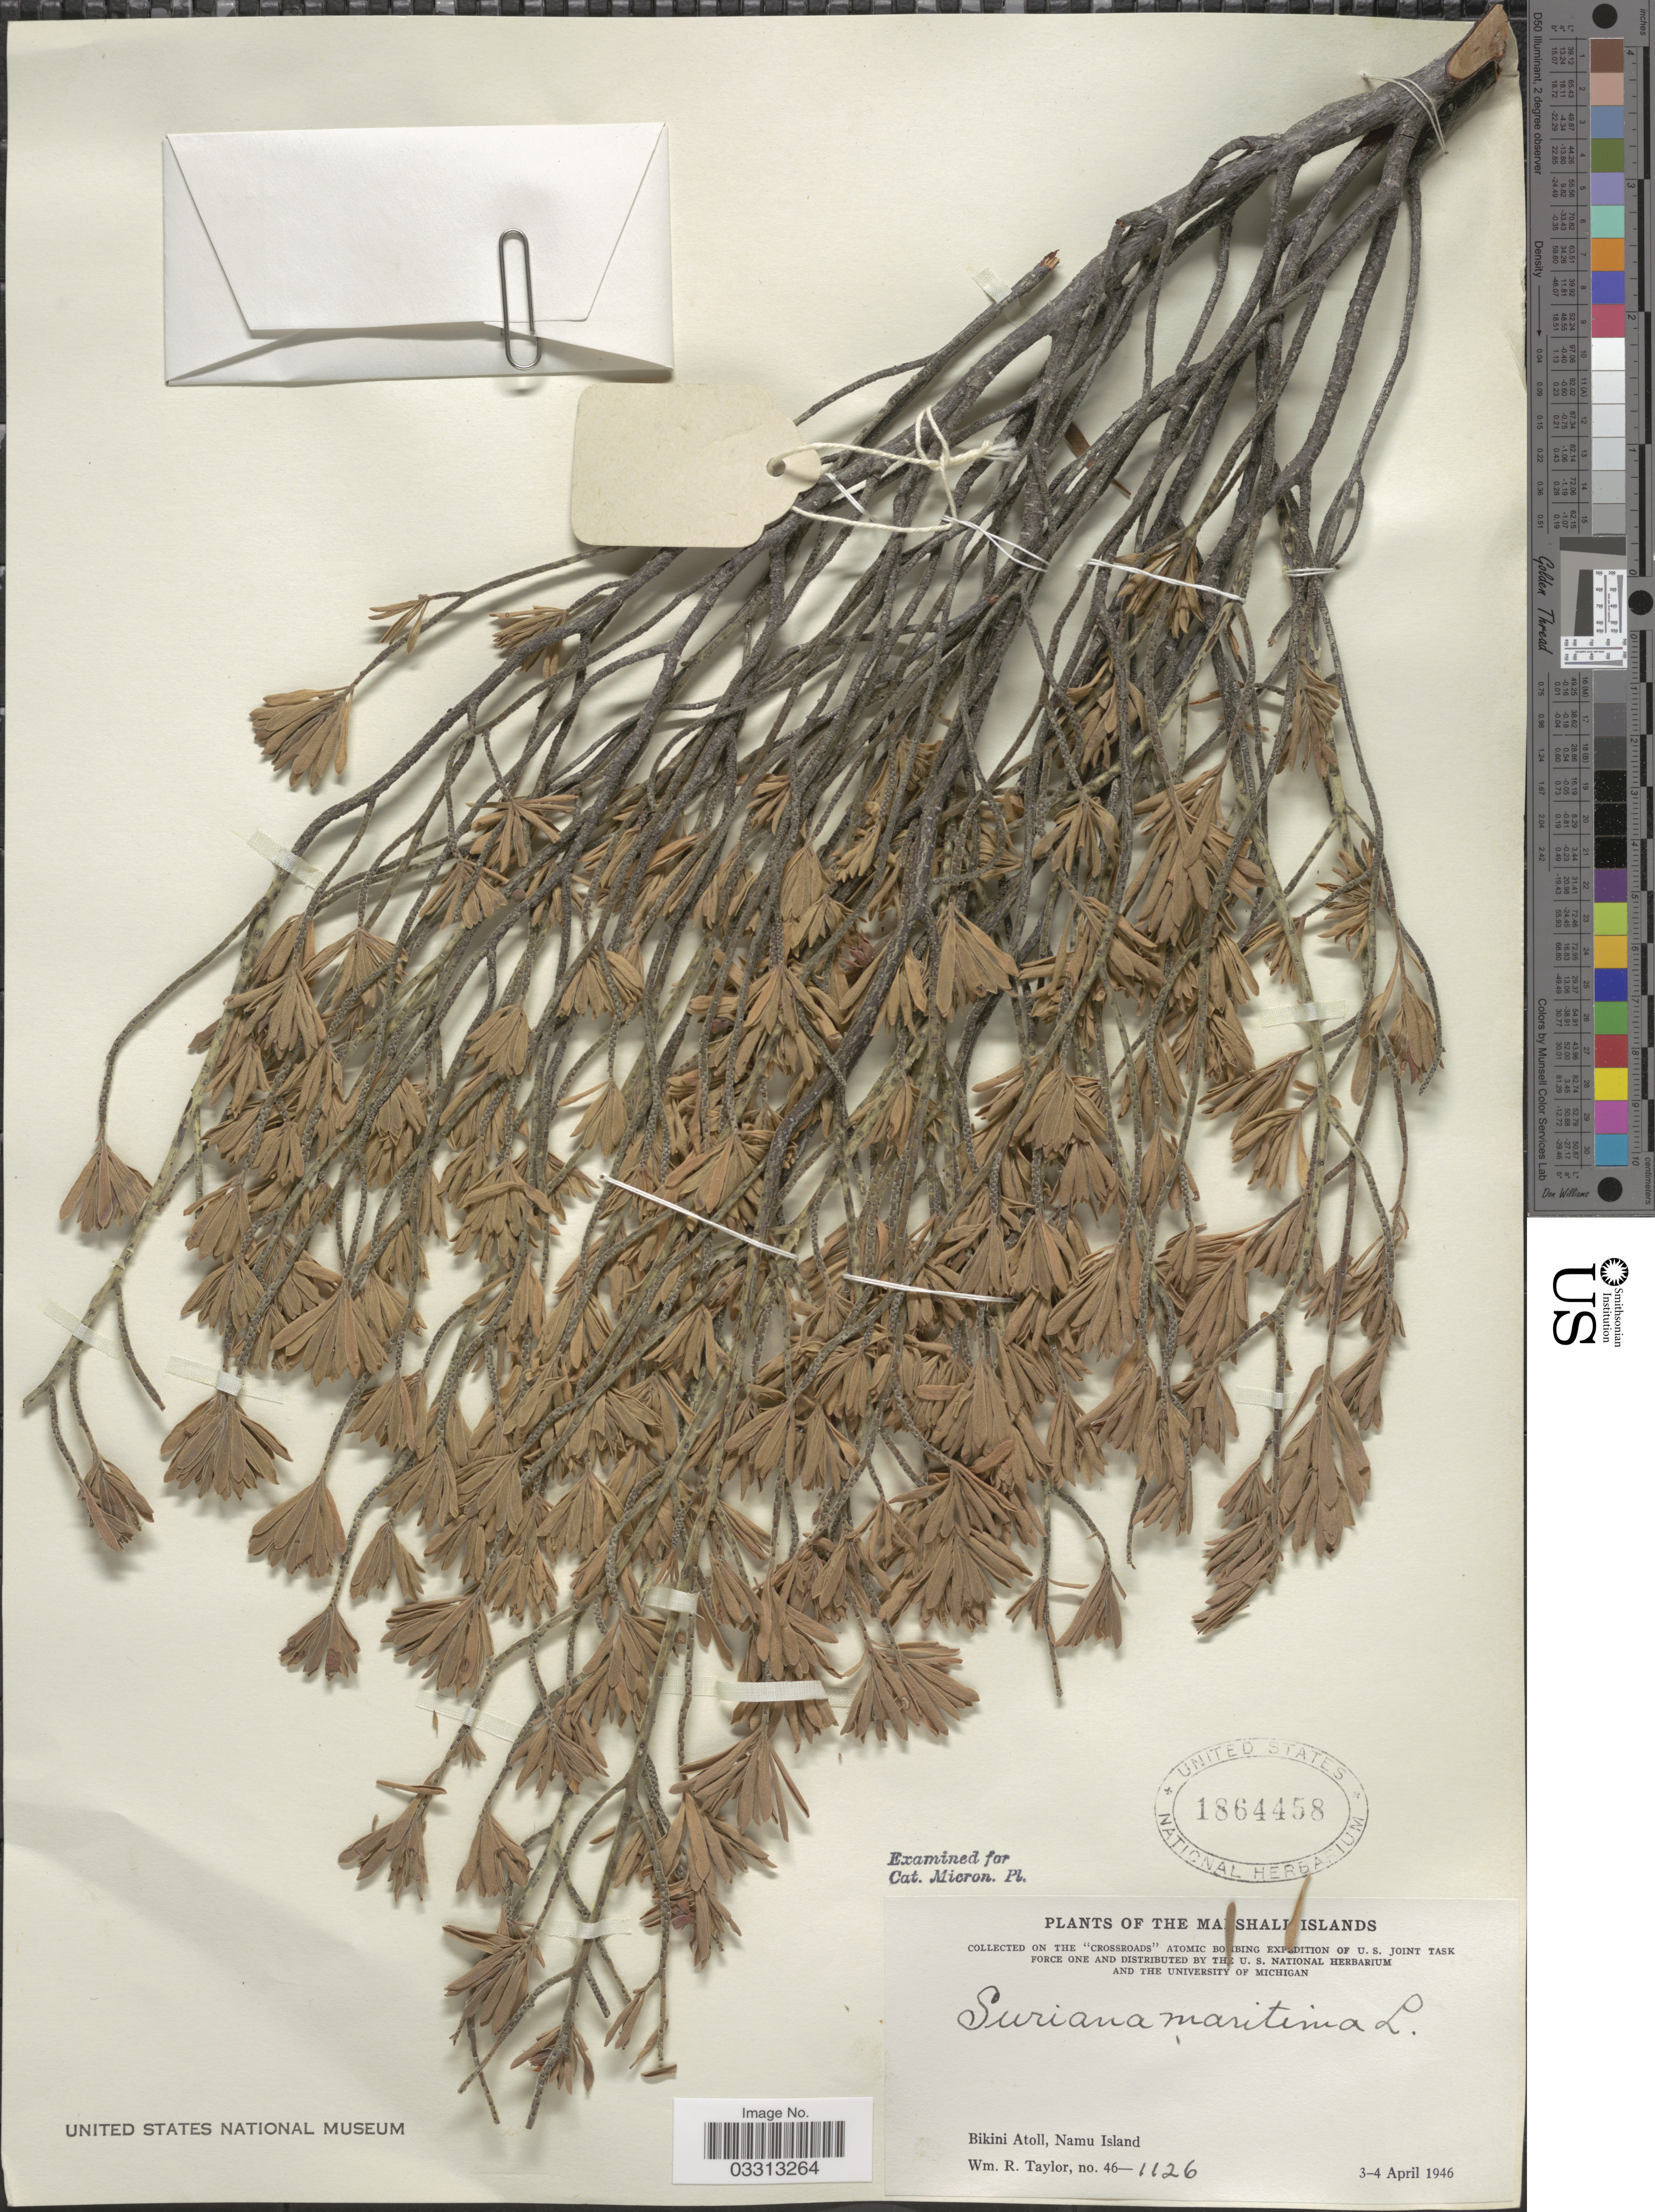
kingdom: Plantae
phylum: Tracheophyta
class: Magnoliopsida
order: Fabales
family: Surianaceae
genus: Suriana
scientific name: Suriana maritima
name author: L.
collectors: W. R. Taylor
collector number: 46-1126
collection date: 1946-04-03/1946-04-04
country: Marshall Islands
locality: Bikini Atoll, Namu Island.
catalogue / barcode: US 1864458